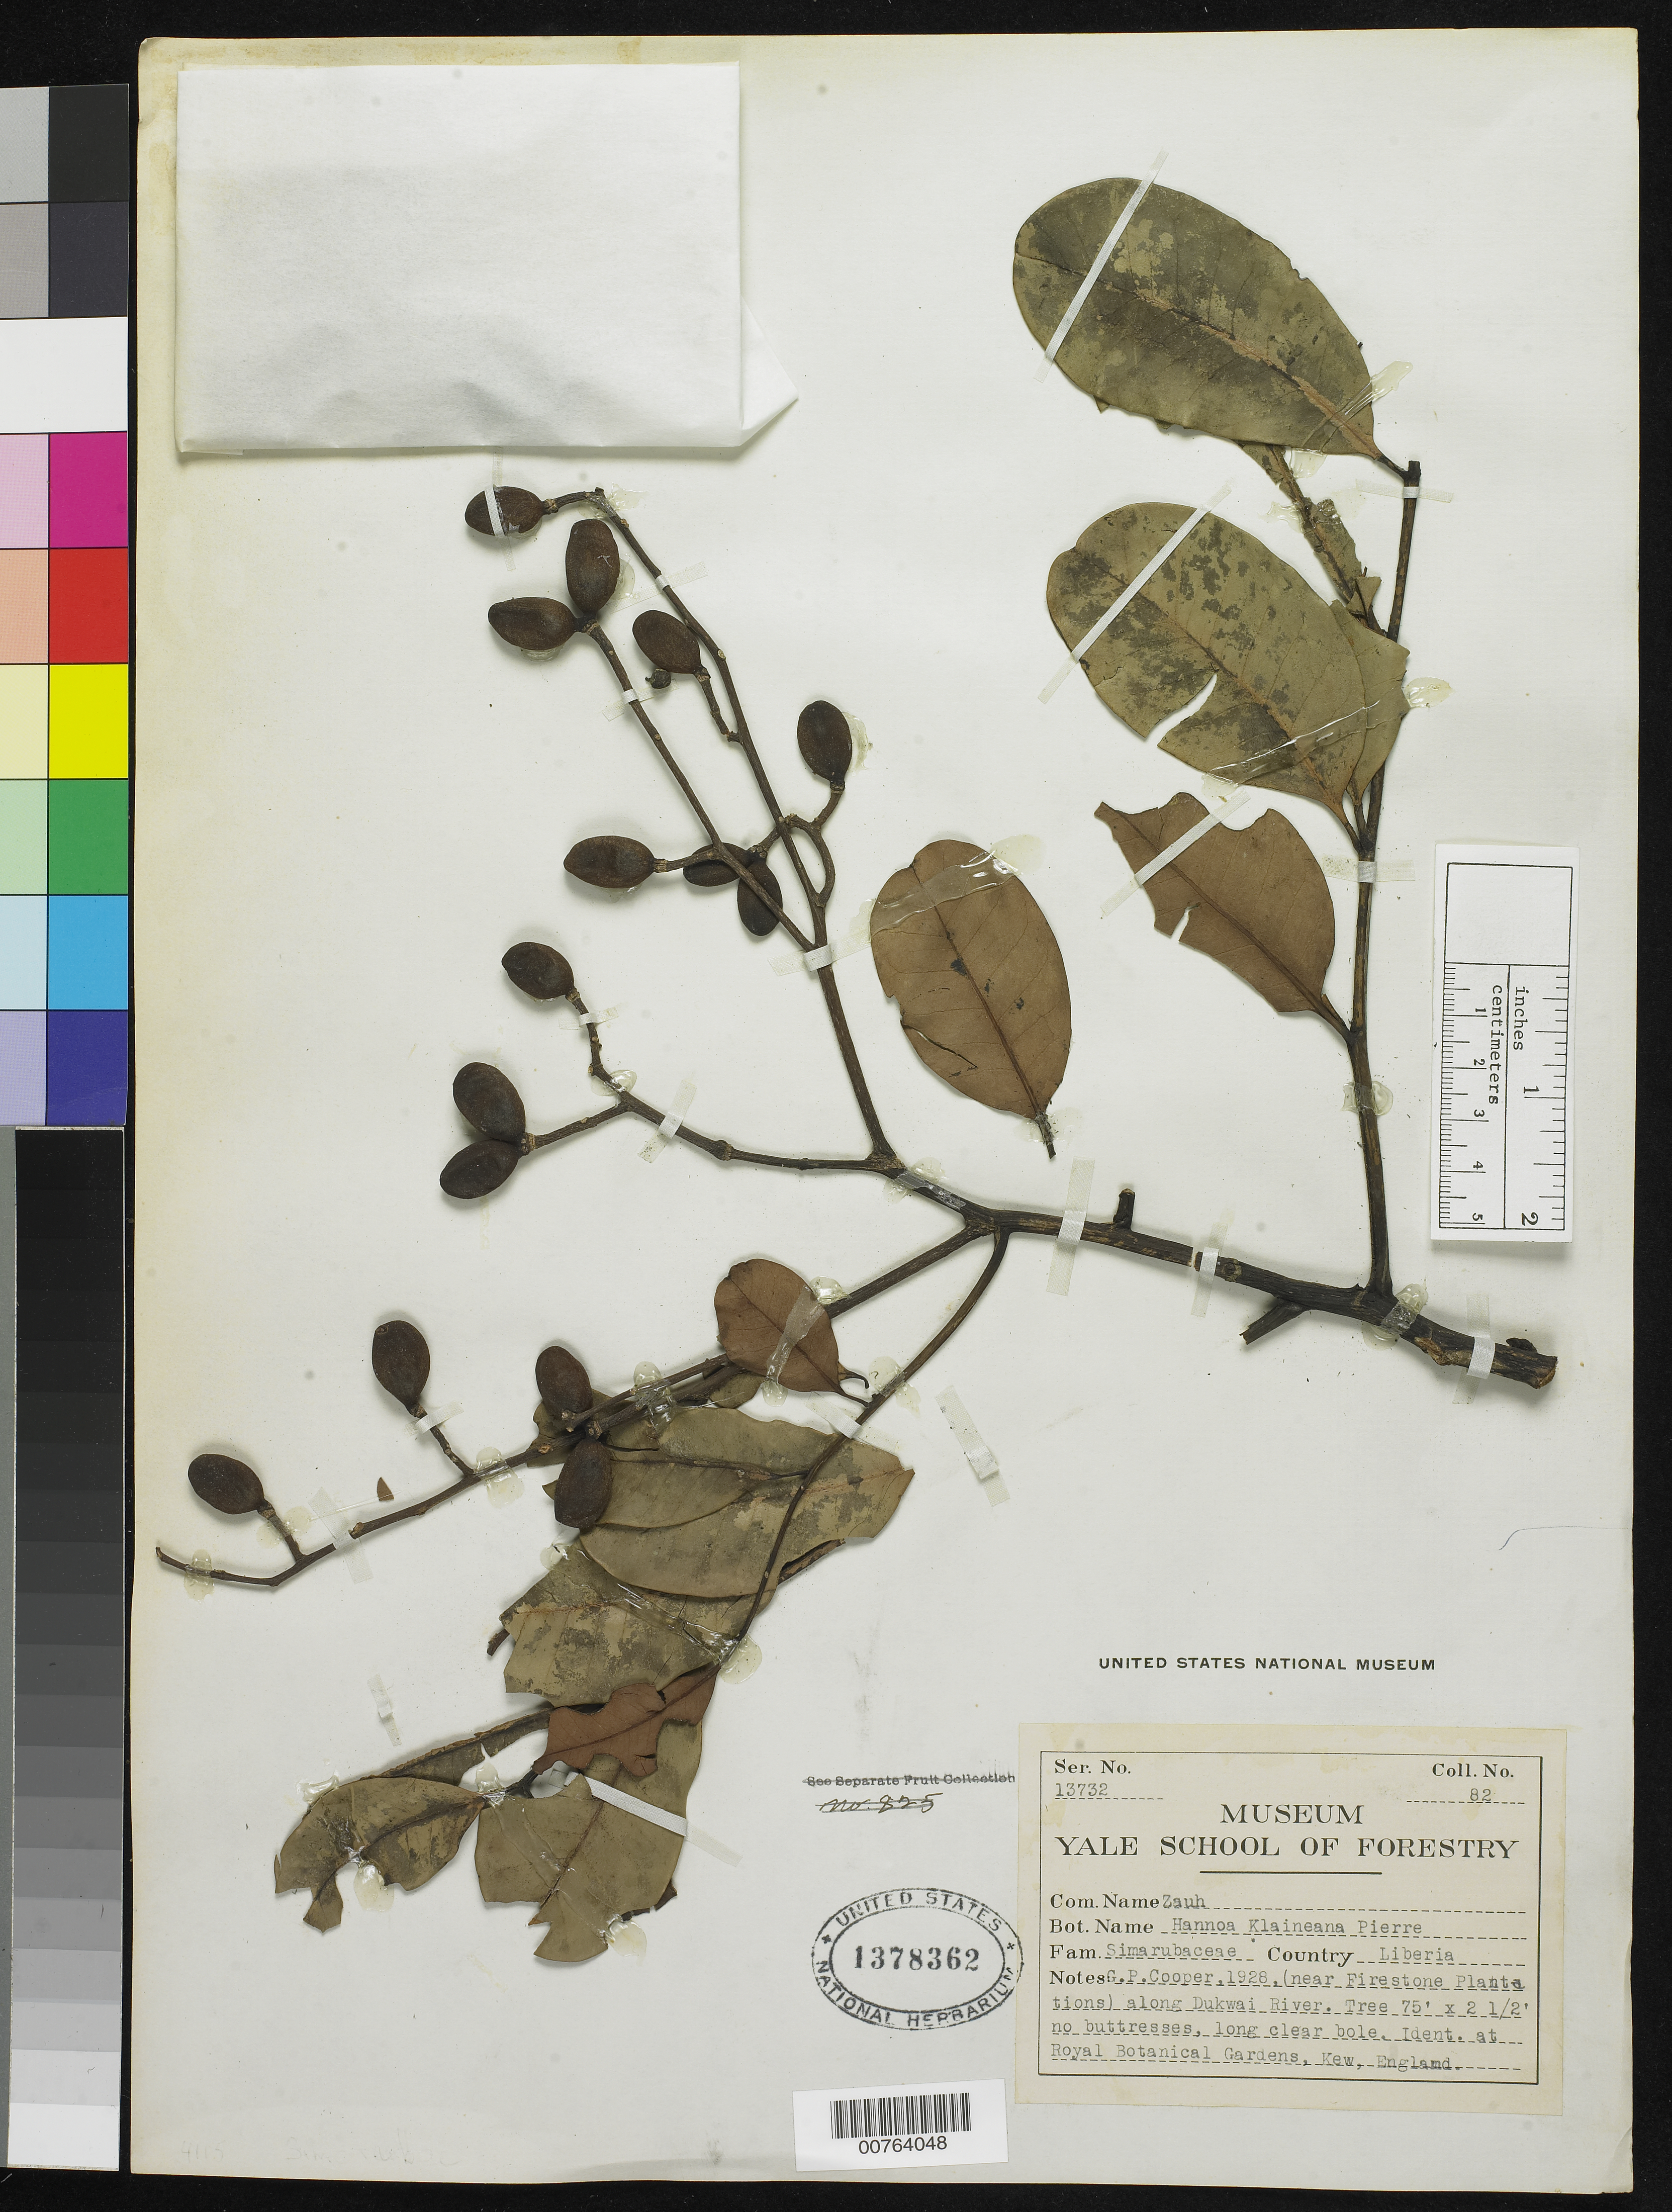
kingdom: Plantae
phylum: Tracheophyta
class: Magnoliopsida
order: Sapindales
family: Simaroubaceae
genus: Hannoa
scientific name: Hannoa klaineana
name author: Pierre ex Engl.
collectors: G. Cooper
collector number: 13732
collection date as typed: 1928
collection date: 1928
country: Liberia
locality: (near Firestone Plantations) along Dukwai River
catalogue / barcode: US 1378362